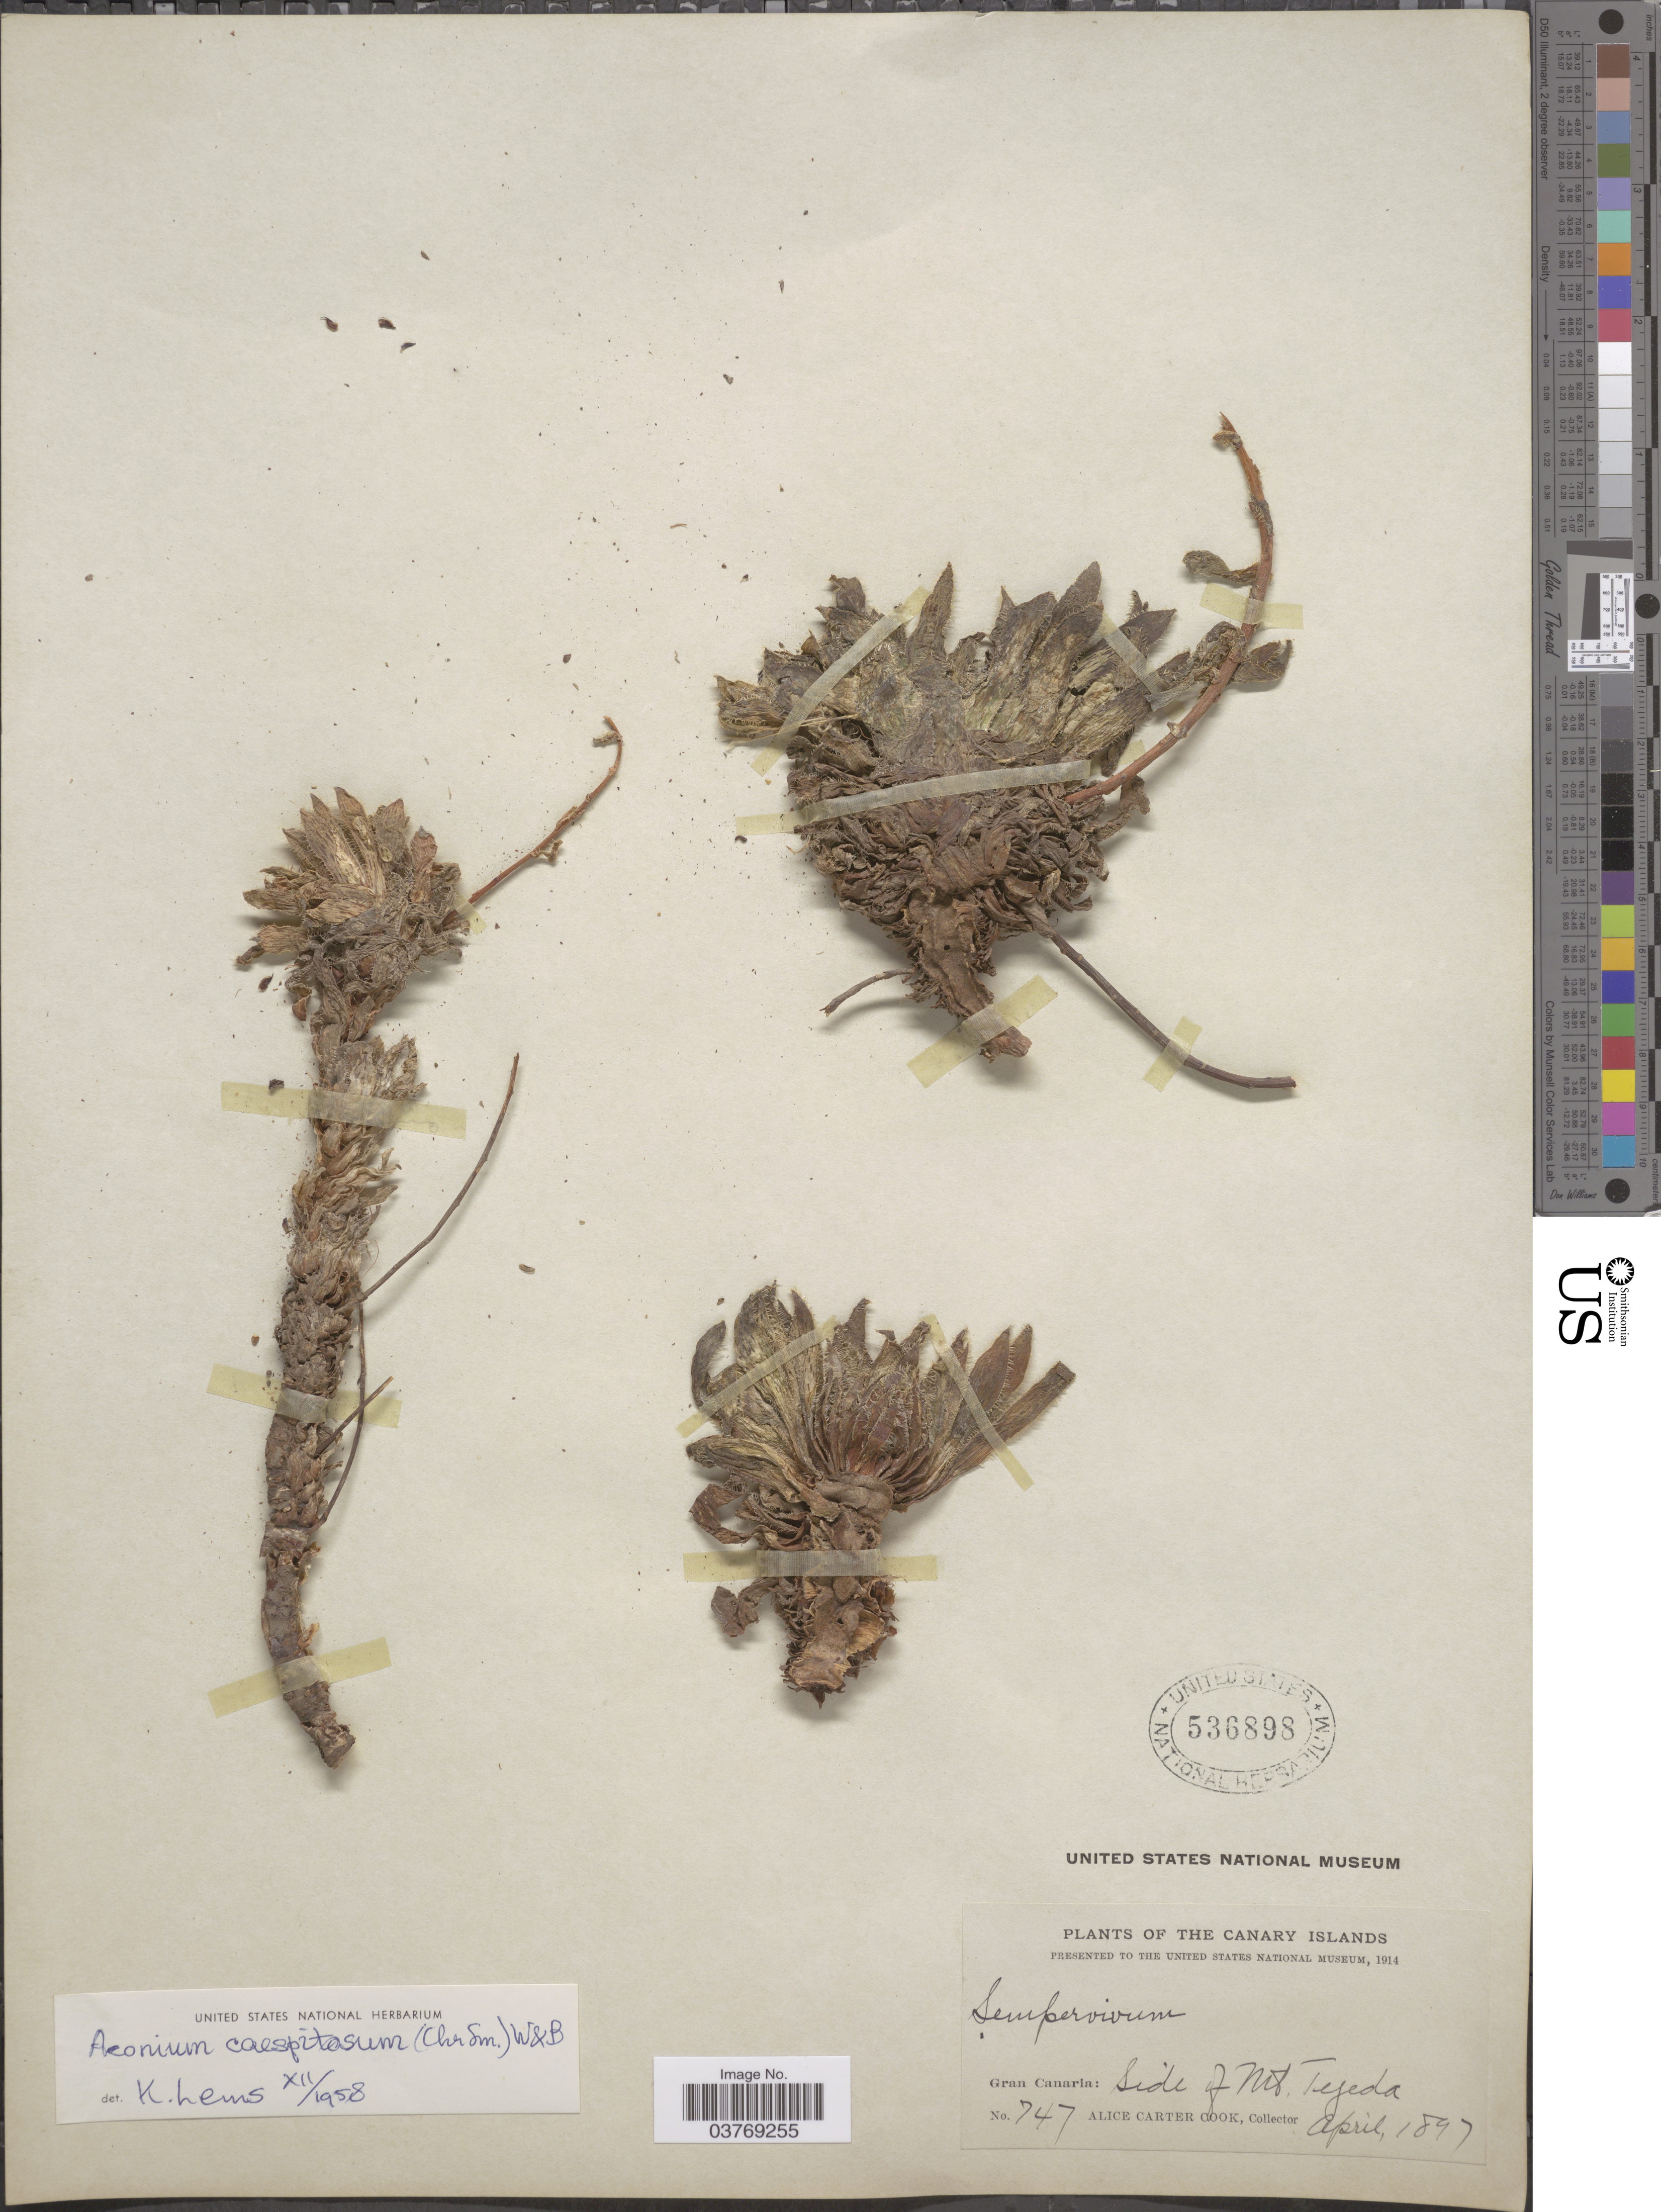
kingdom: Plantae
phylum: Tracheophyta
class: Magnoliopsida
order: Saxifragales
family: Crassulaceae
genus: Aeonium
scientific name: Aeonium caespitosum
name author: (C. Sm. ex Link) Webb & Berthel.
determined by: Lems, K.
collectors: Alice C. Cook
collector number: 747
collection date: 1897-04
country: Spain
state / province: Canarias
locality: The Canary Islands. Gran Canaria: Side of Mt. Tejeda.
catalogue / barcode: US 536898